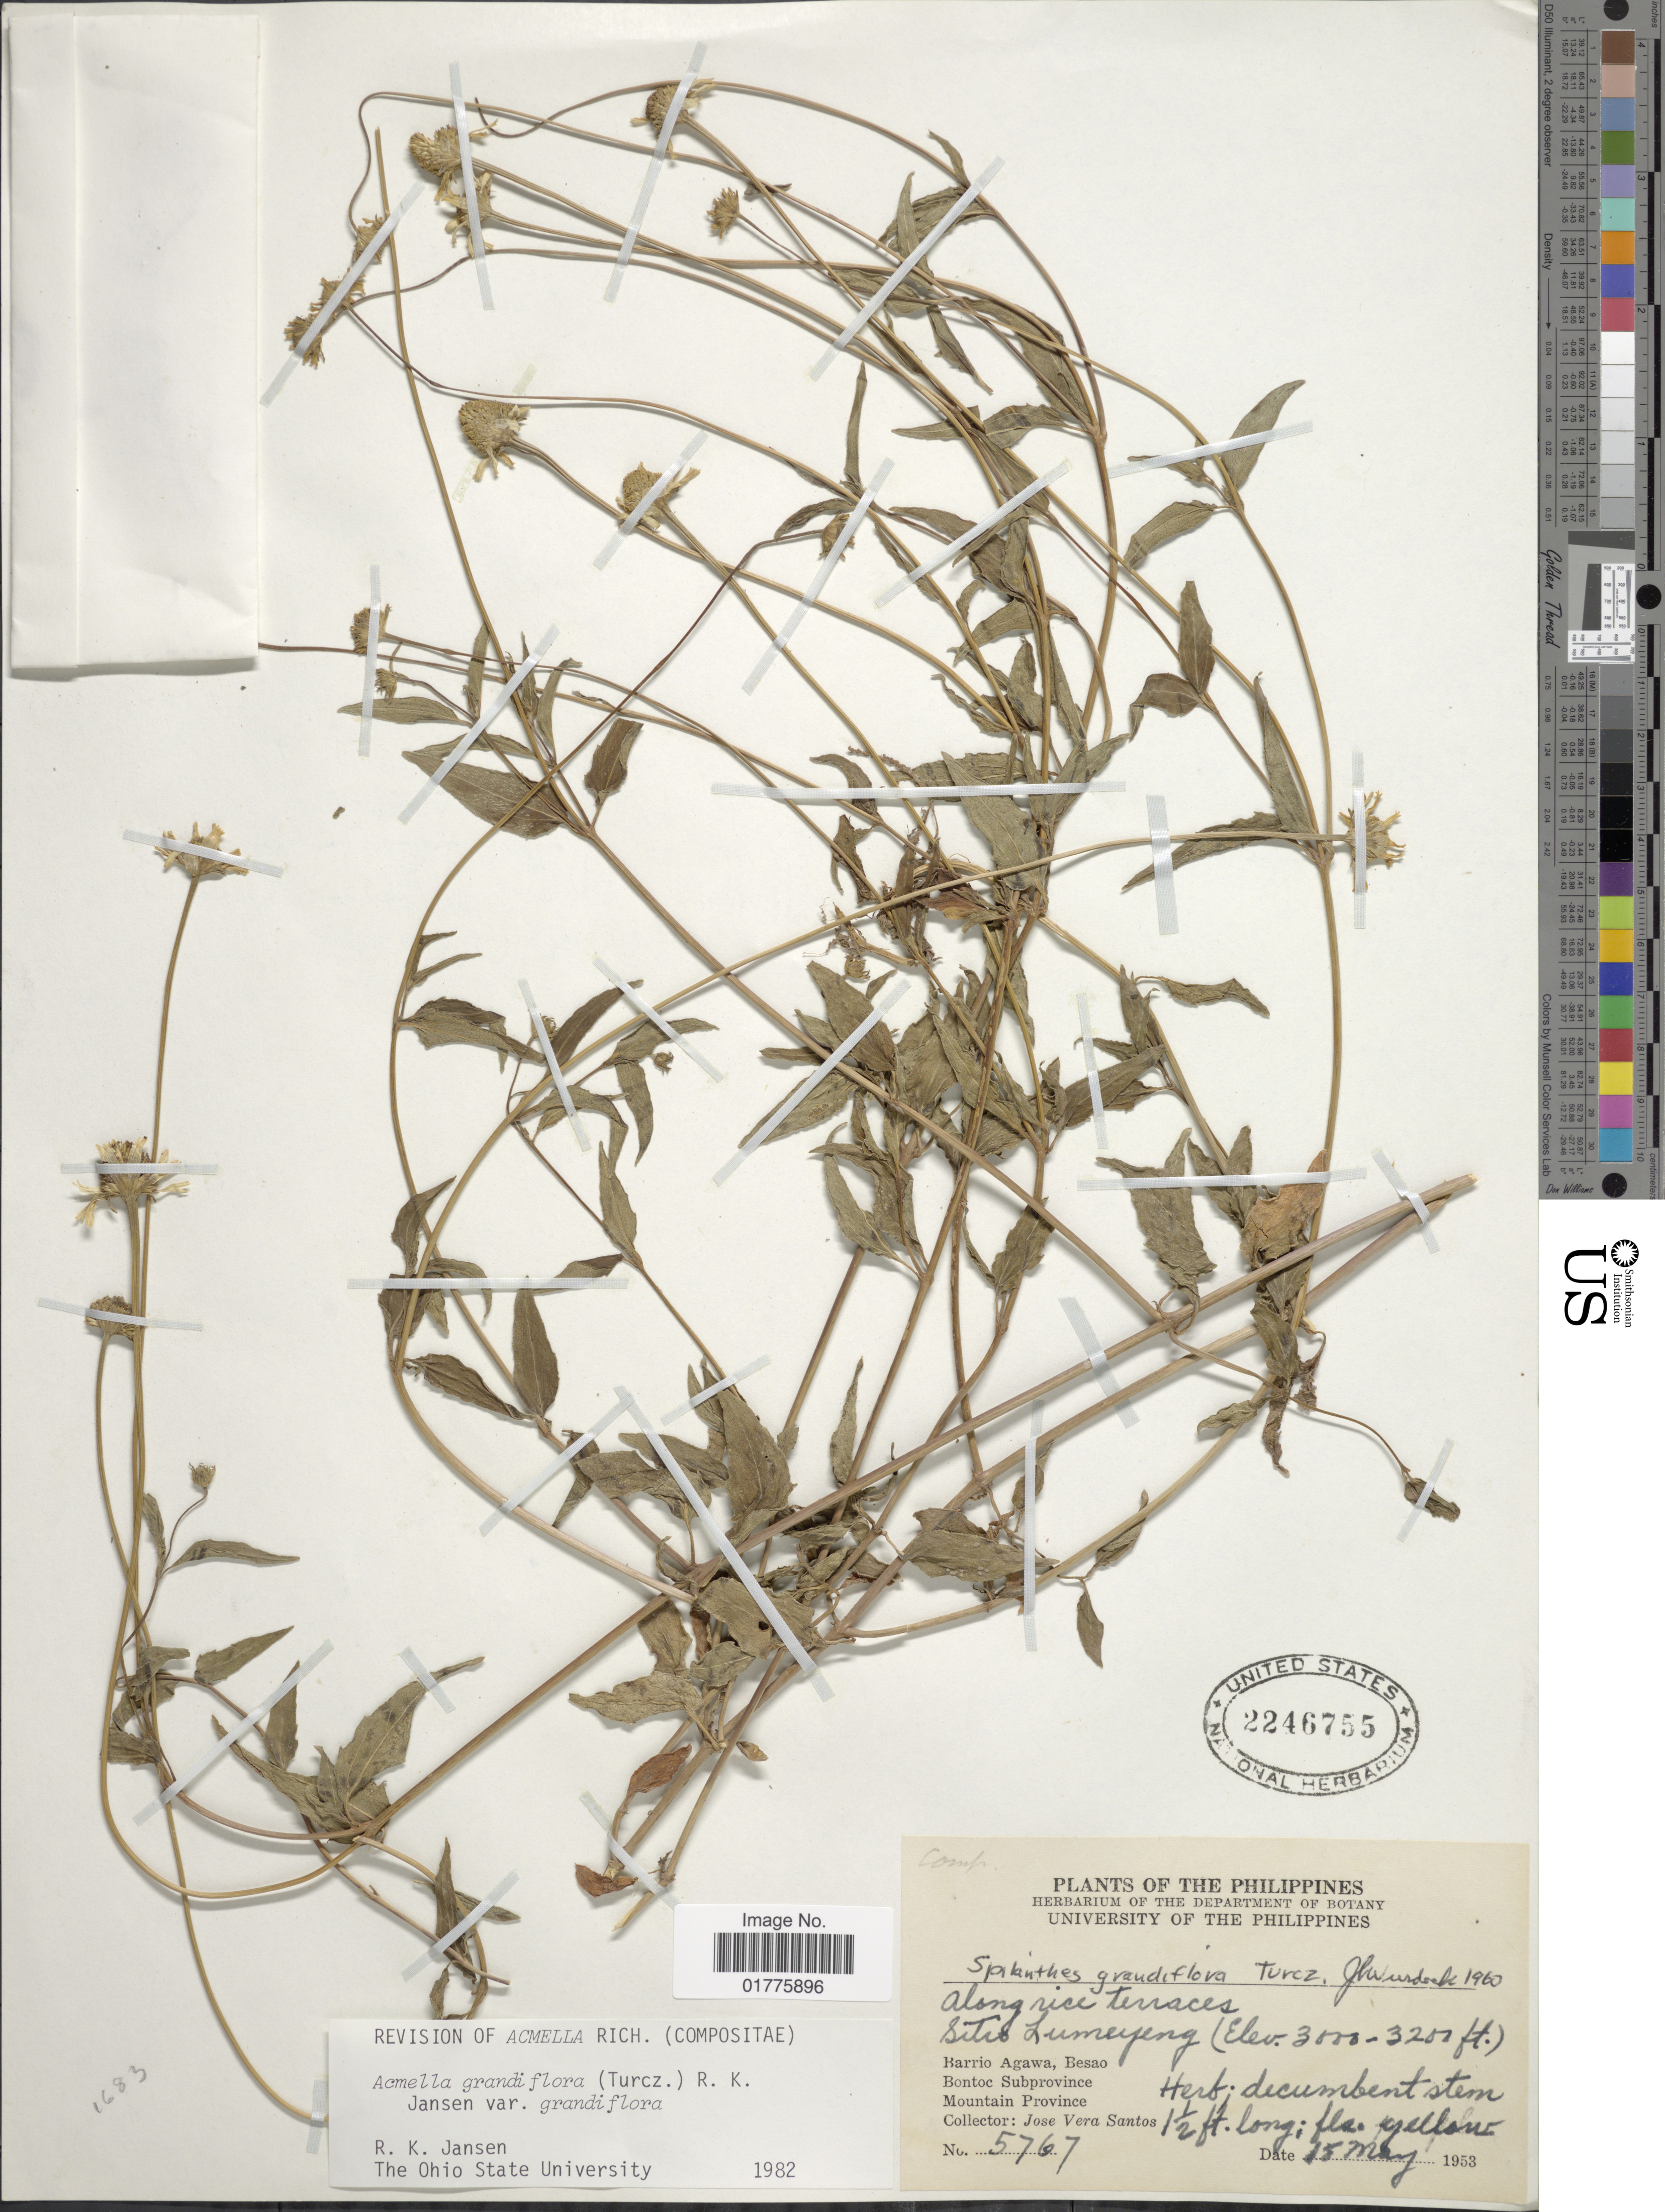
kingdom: Plantae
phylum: Tracheophyta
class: Magnoliopsida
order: Asterales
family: Asteraceae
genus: Acmella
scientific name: Acmella grandiflora var. grandiflora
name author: (Turcz.) R.K. Jansen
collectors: J. V. Santos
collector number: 5767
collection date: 1953-05-15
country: Philippines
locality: Barrio Agawa, Besao, Bontoc Subprovince, Mountain Province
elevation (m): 914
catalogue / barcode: US 2246755